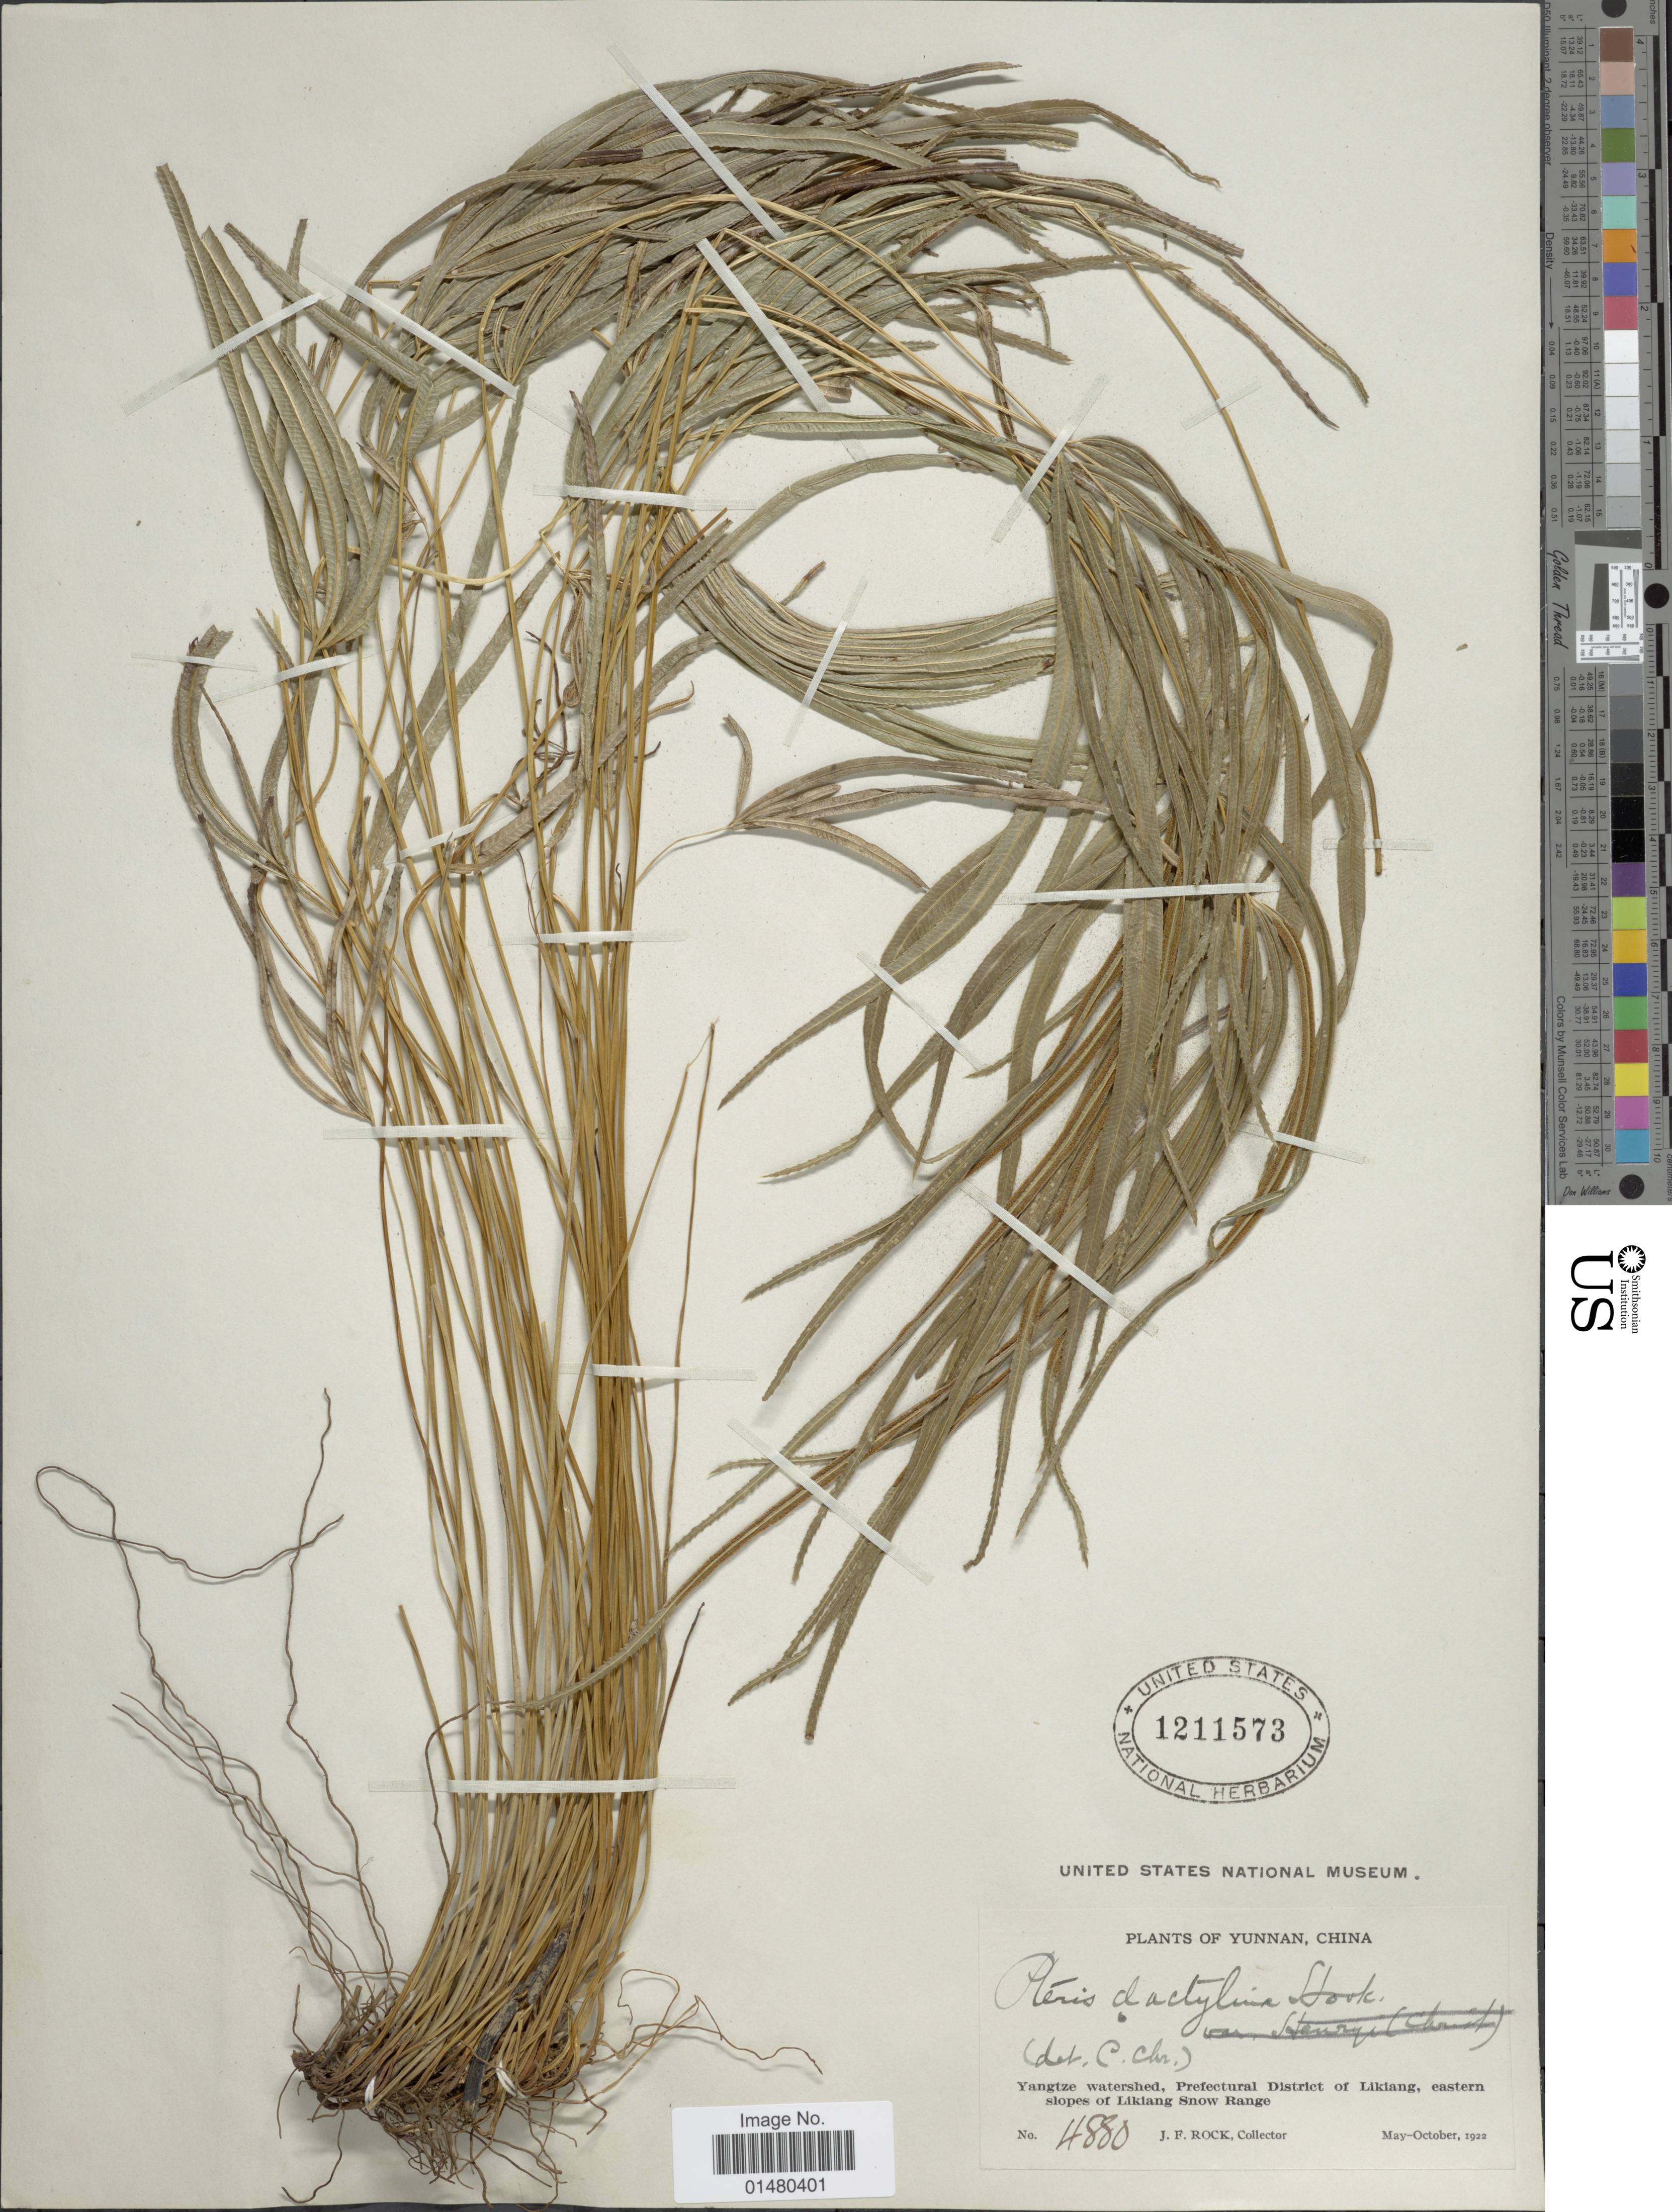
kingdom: Plantae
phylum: Tracheophyta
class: Polypodiopsida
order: Polypodiales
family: Pteridaceae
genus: Pteris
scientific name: Pteris dactylina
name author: Hook.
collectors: J. Rock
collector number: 4880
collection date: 1922-05/1922-10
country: China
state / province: Yunnan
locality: Yangtze watershed, Prefectural District of Likiang, eastern slopes of Likiang Snow Range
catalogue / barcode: US 1211573